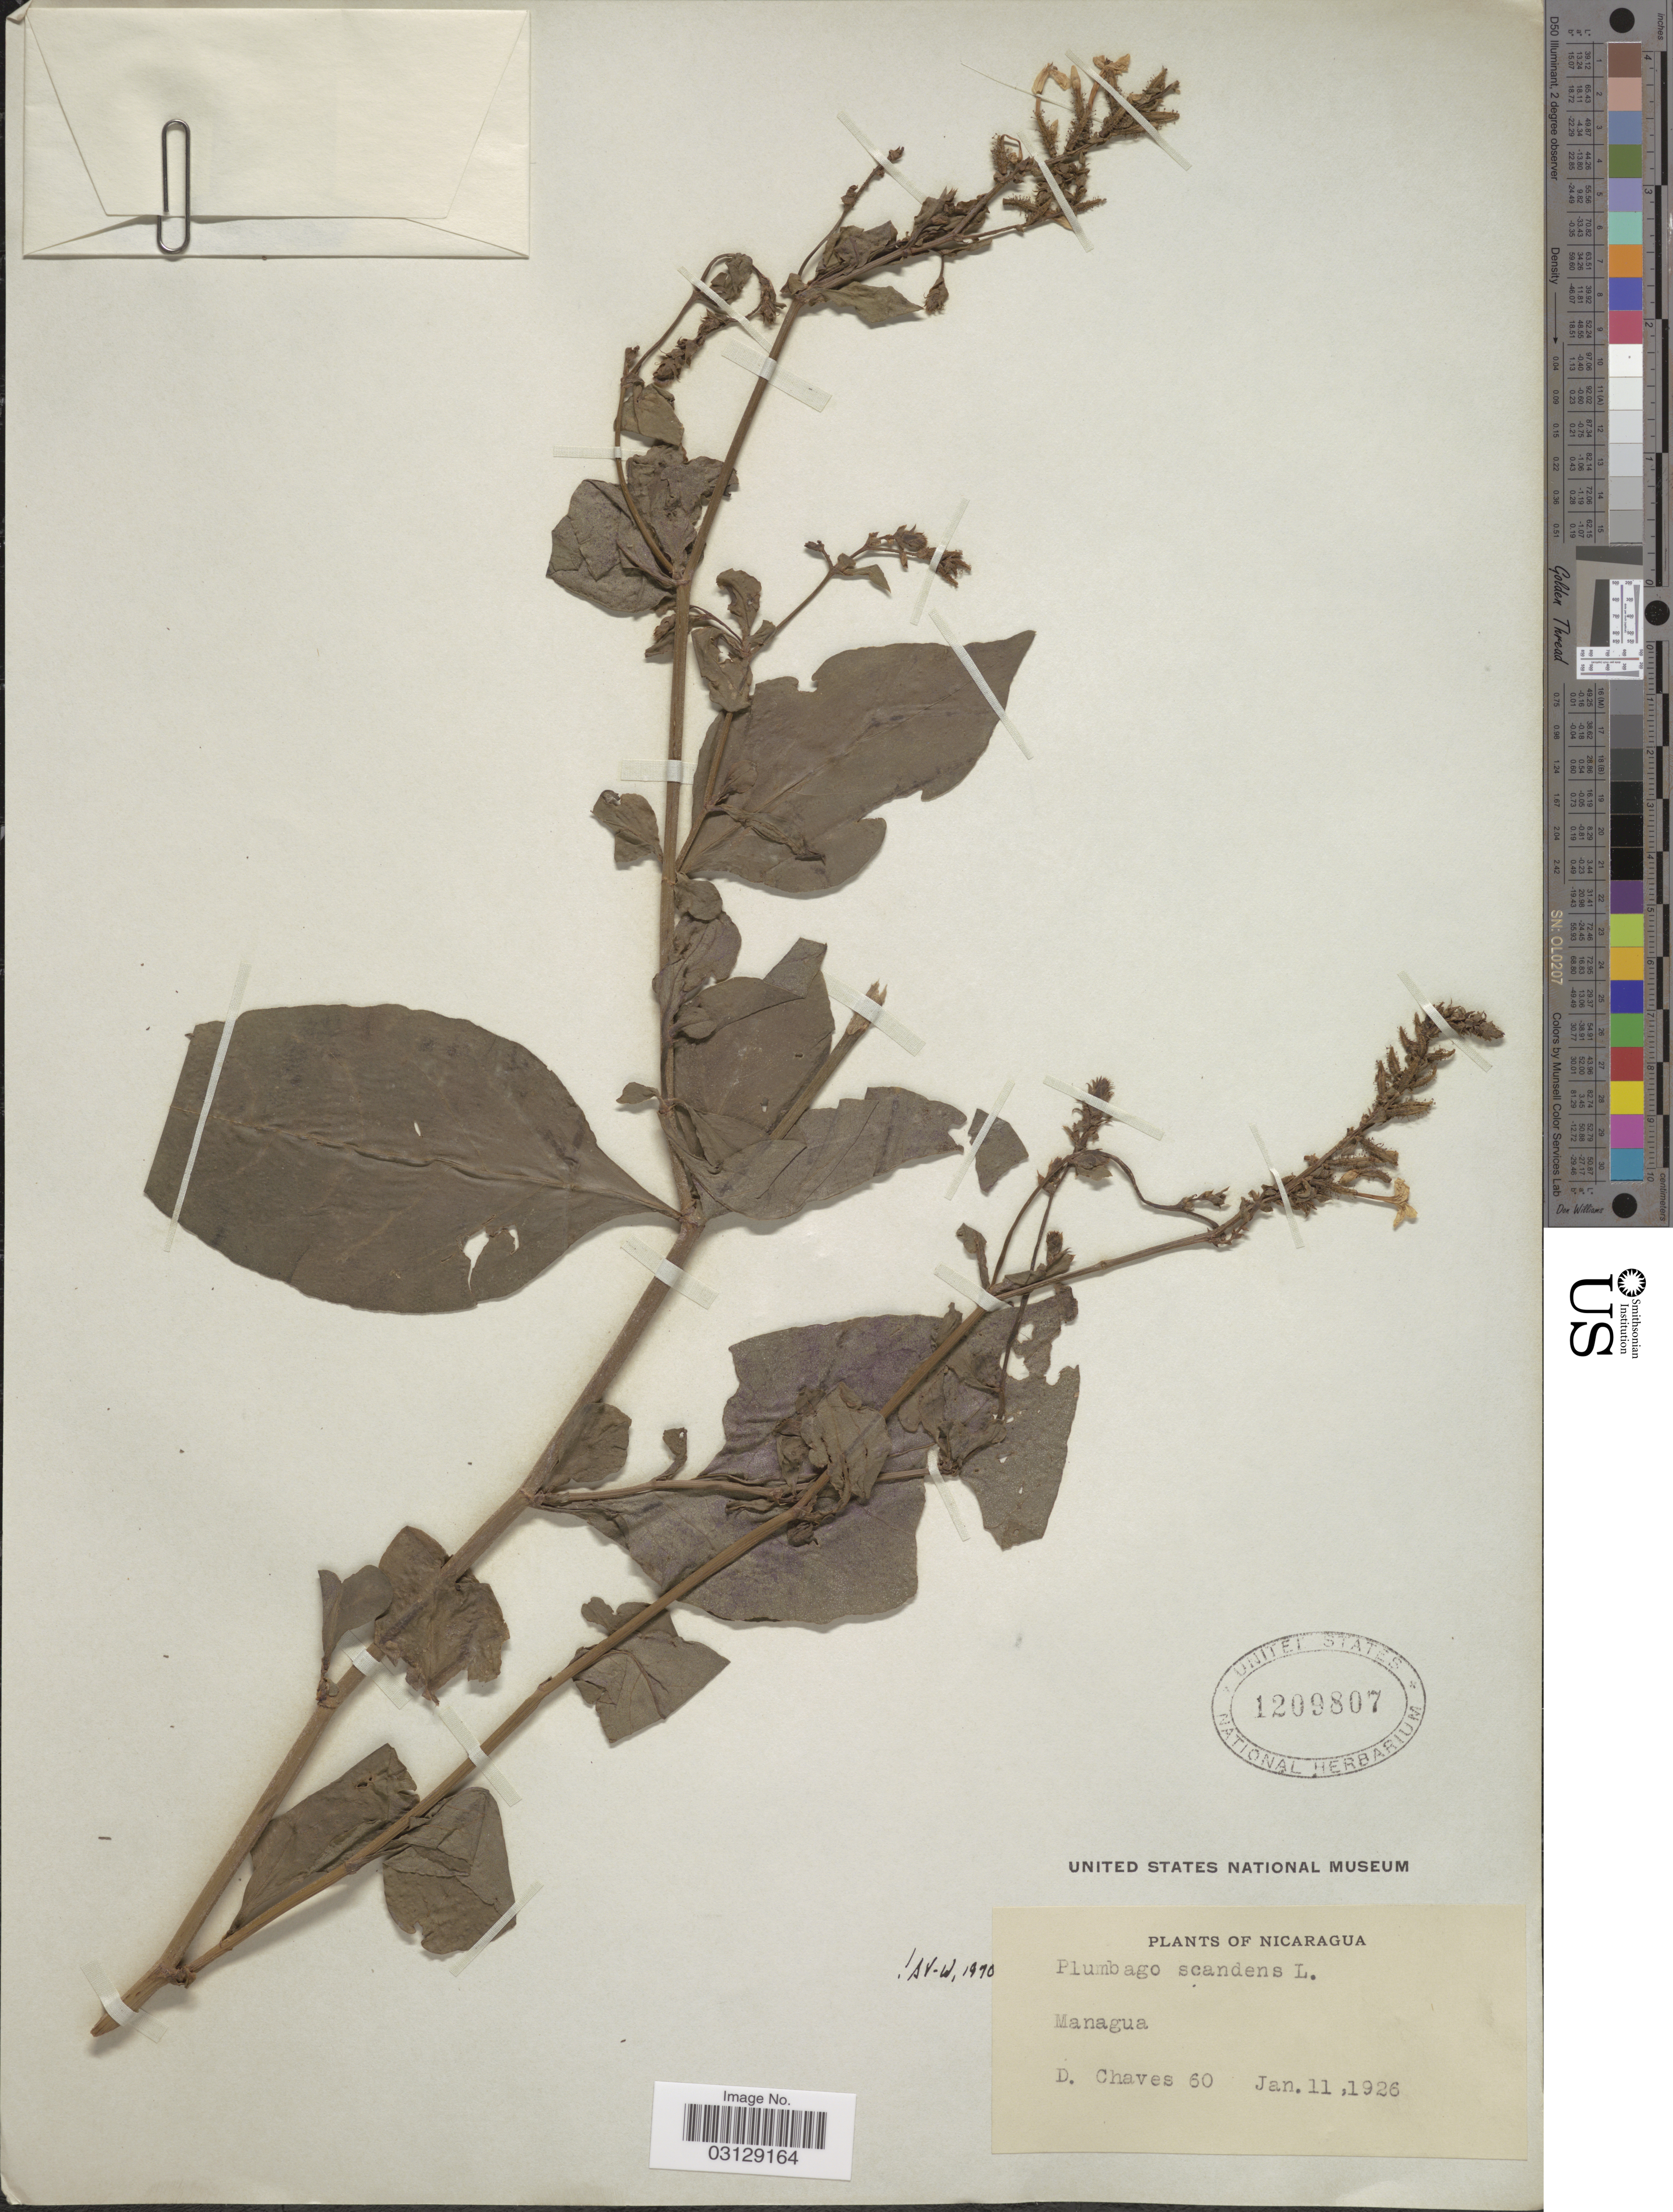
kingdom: Plantae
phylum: Tracheophyta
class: Magnoliopsida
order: Caryophyllales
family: Plumbaginaceae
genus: Plumbago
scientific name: Plumbago scandens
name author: L.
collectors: D. Chaves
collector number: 60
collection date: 1926-01-11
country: Nicaragua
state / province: Managua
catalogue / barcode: US 1209807